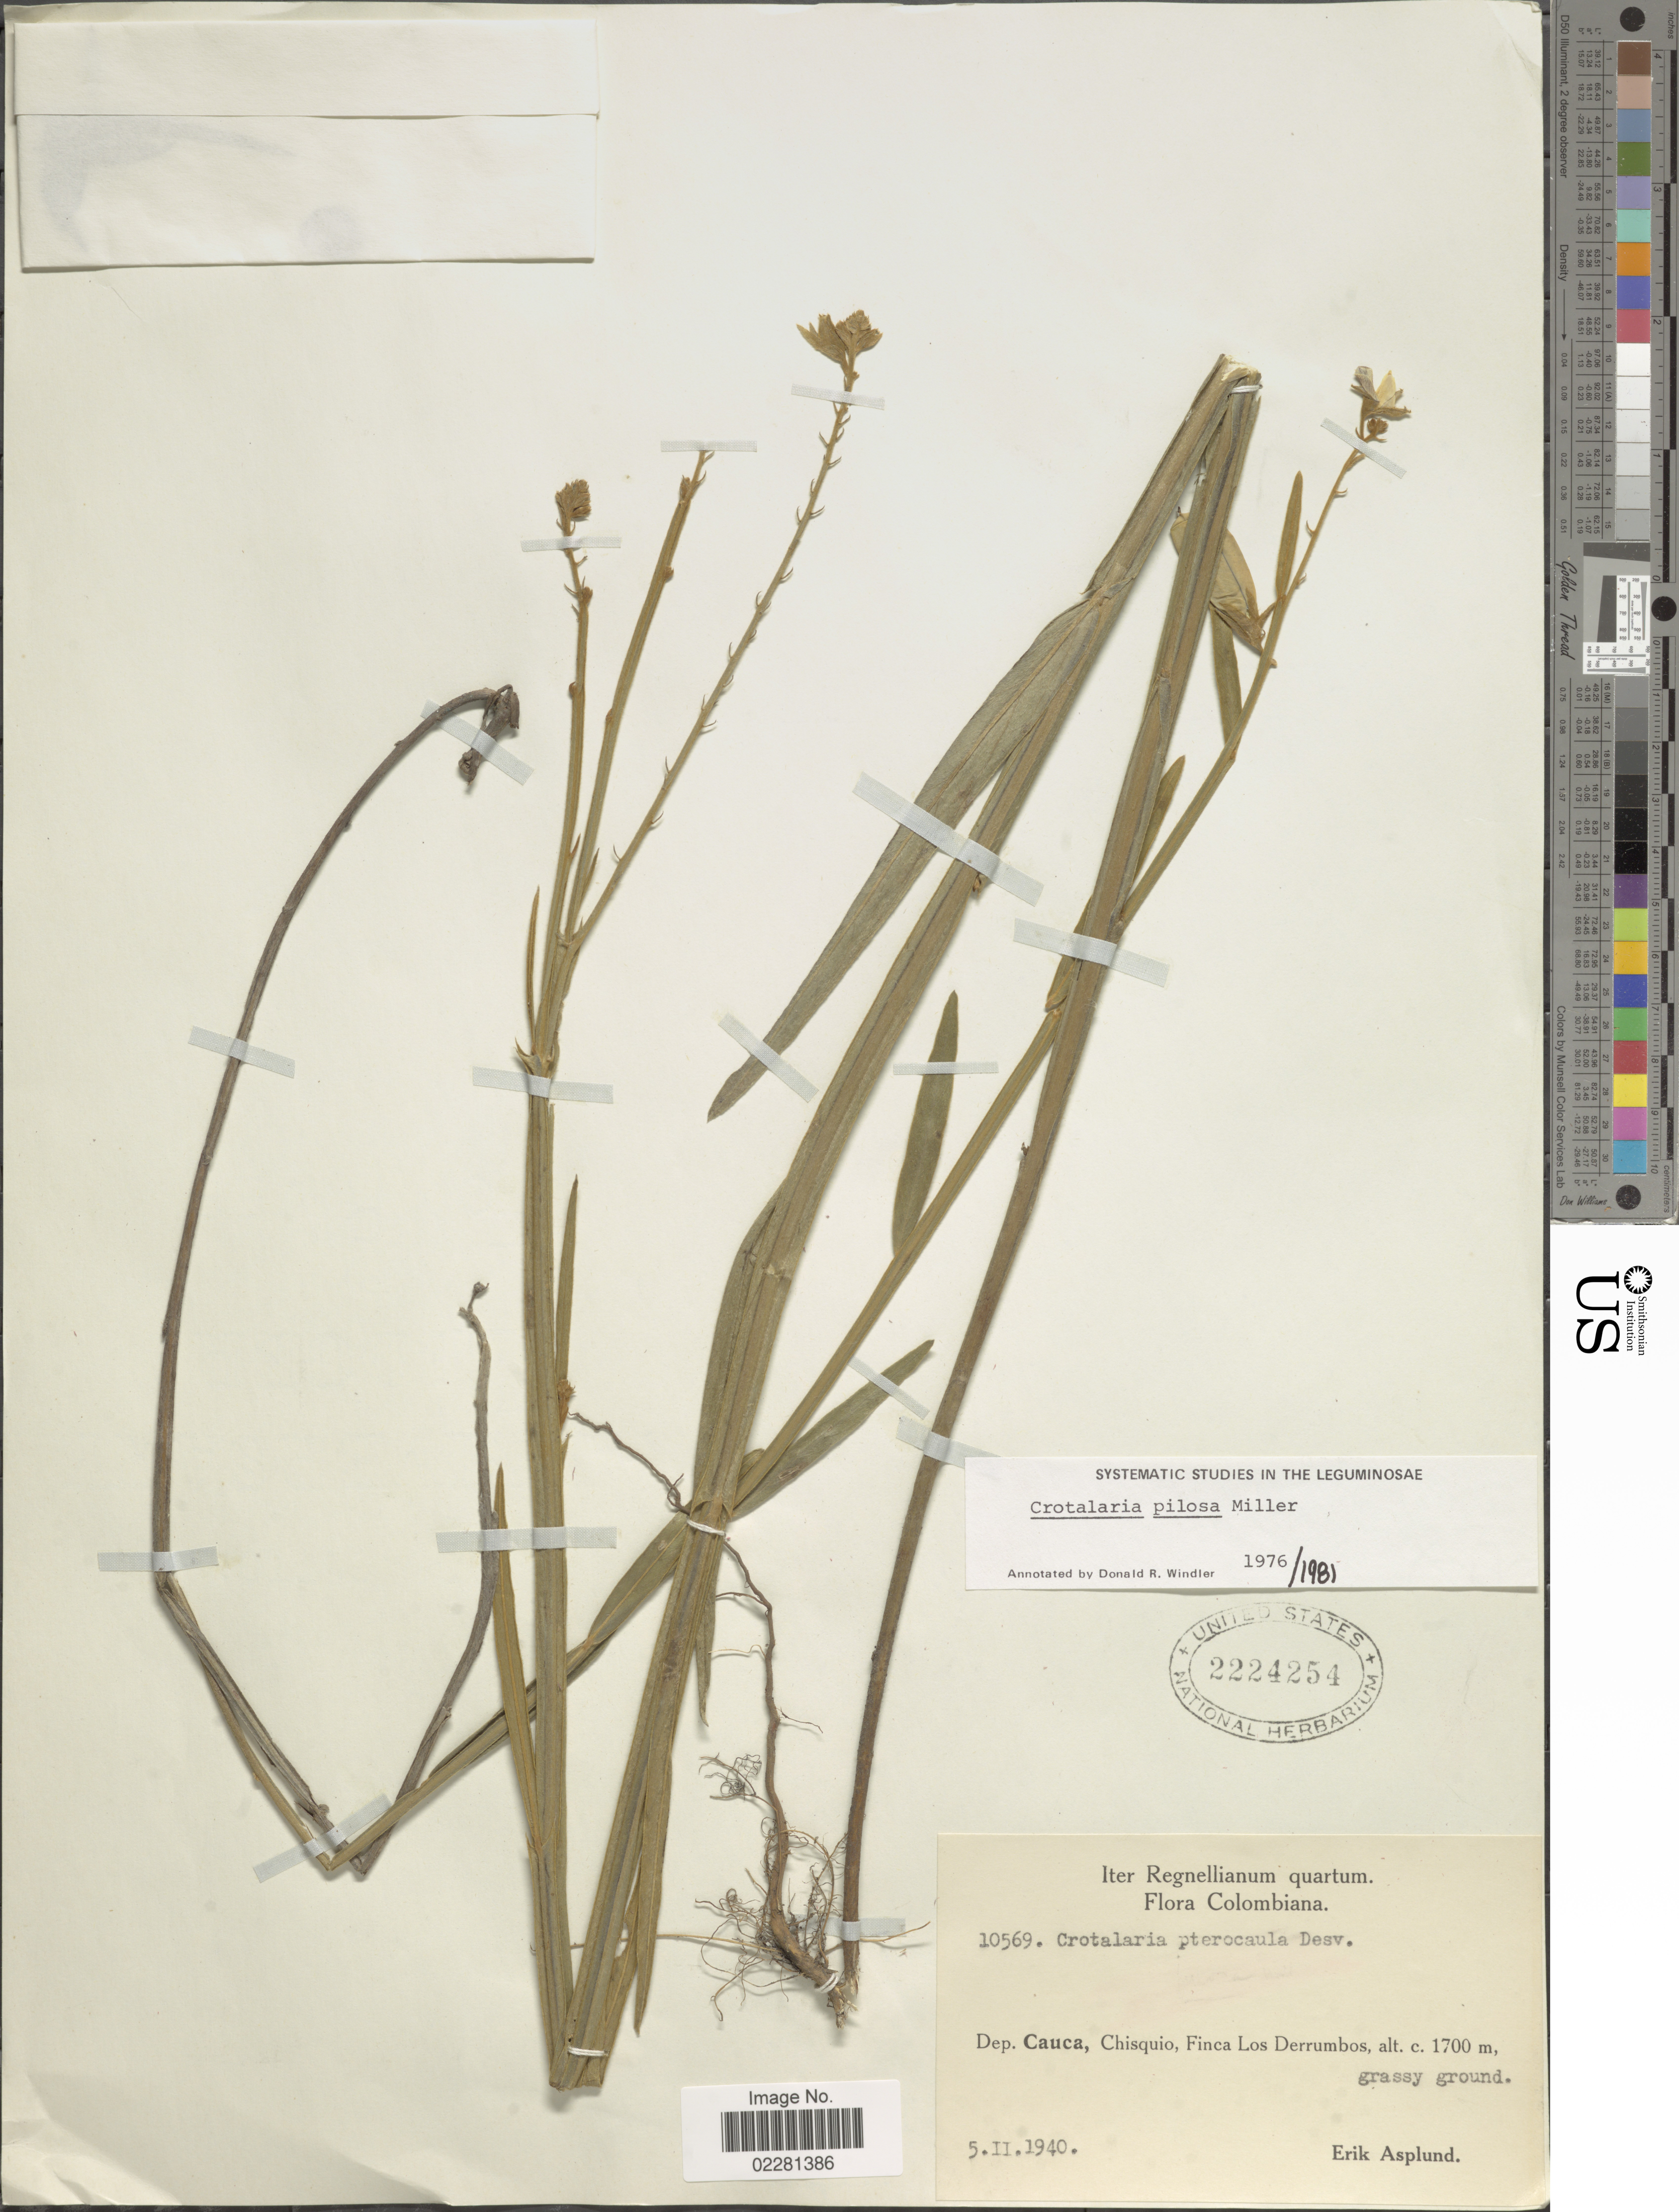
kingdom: Plantae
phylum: Tracheophyta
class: Magnoliopsida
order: Fabales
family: Fabaceae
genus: Crotalaria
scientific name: Crotalaria pilosa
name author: Mill.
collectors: E. Asplund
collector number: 10569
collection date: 1940-02-05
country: Colombia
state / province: Cauca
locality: Chisquio, Finca Los derrumbos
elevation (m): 1700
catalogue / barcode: US 2224254